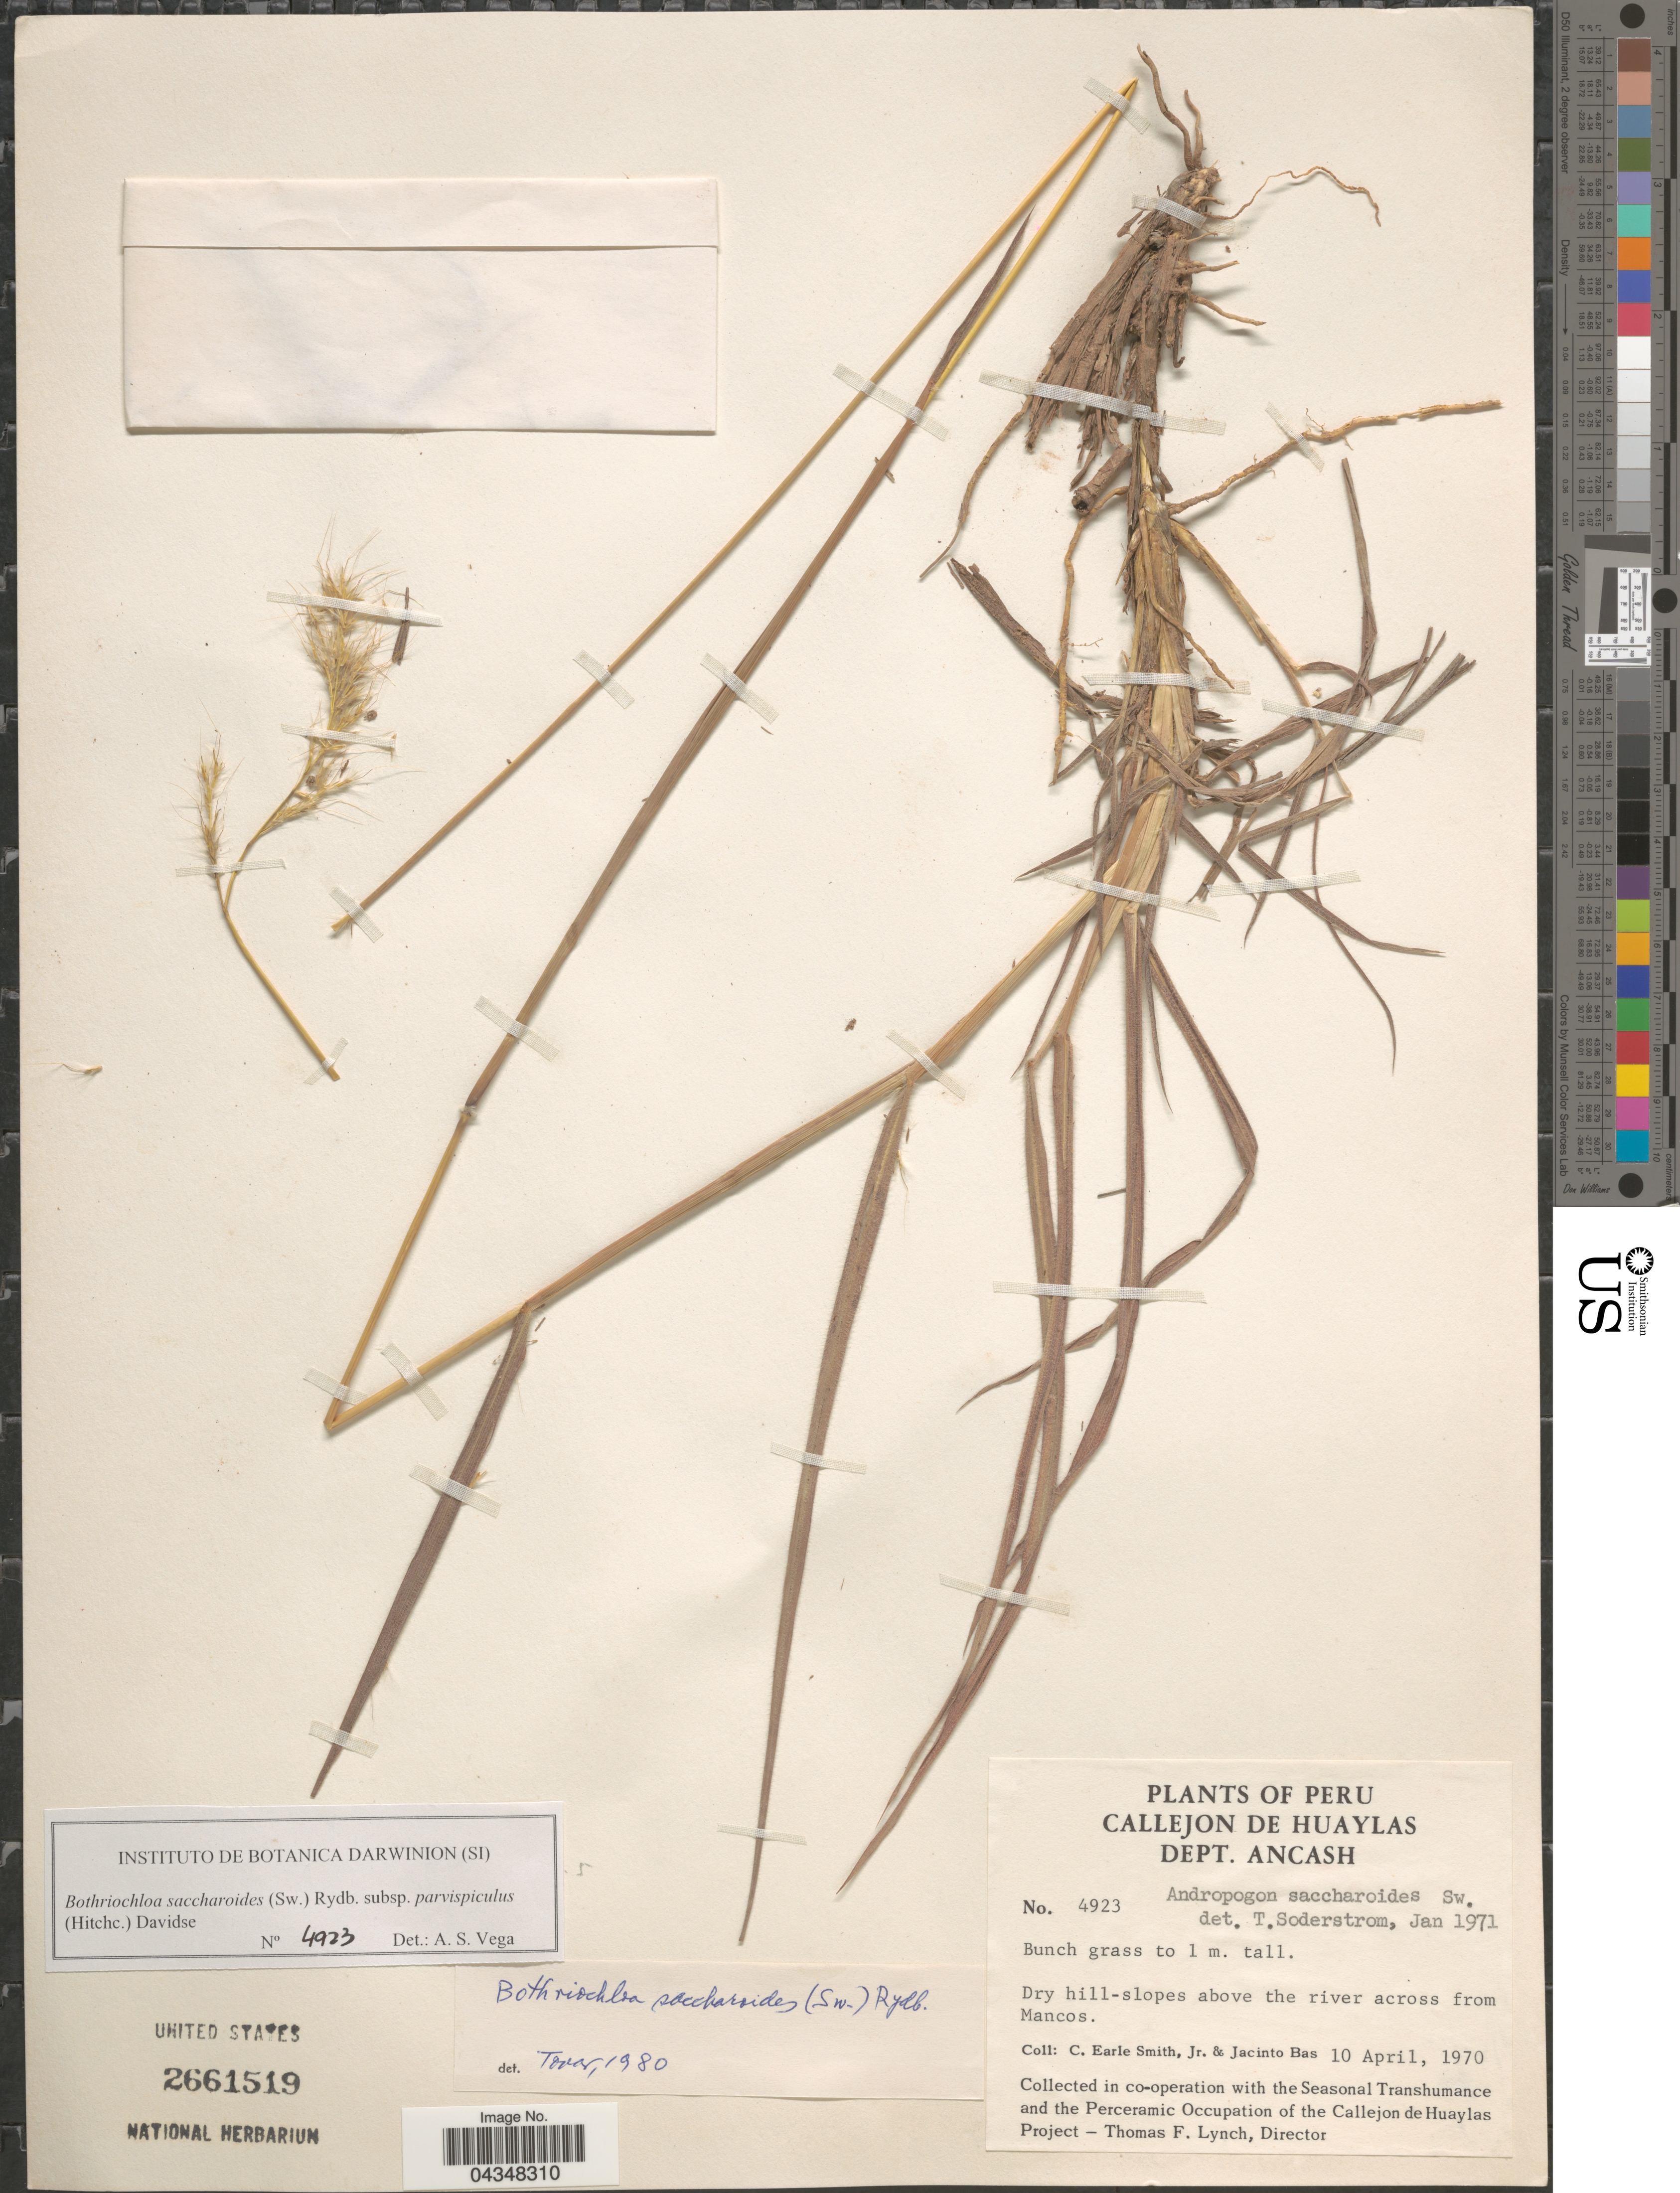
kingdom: Plantae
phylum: Tracheophyta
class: Liliopsida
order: Poales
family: Poaceae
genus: Bothriochloa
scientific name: Bothriochloa saccharoides var. parvispicula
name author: (Hitchc.) Tovar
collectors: C. E. Smith Jr. & J. Bas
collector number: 4923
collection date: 1970-04-10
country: Peru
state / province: Ancash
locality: Callejon de Huaylas. Dept. Ancash. Above the river across from Mancos.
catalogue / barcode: US 2661519